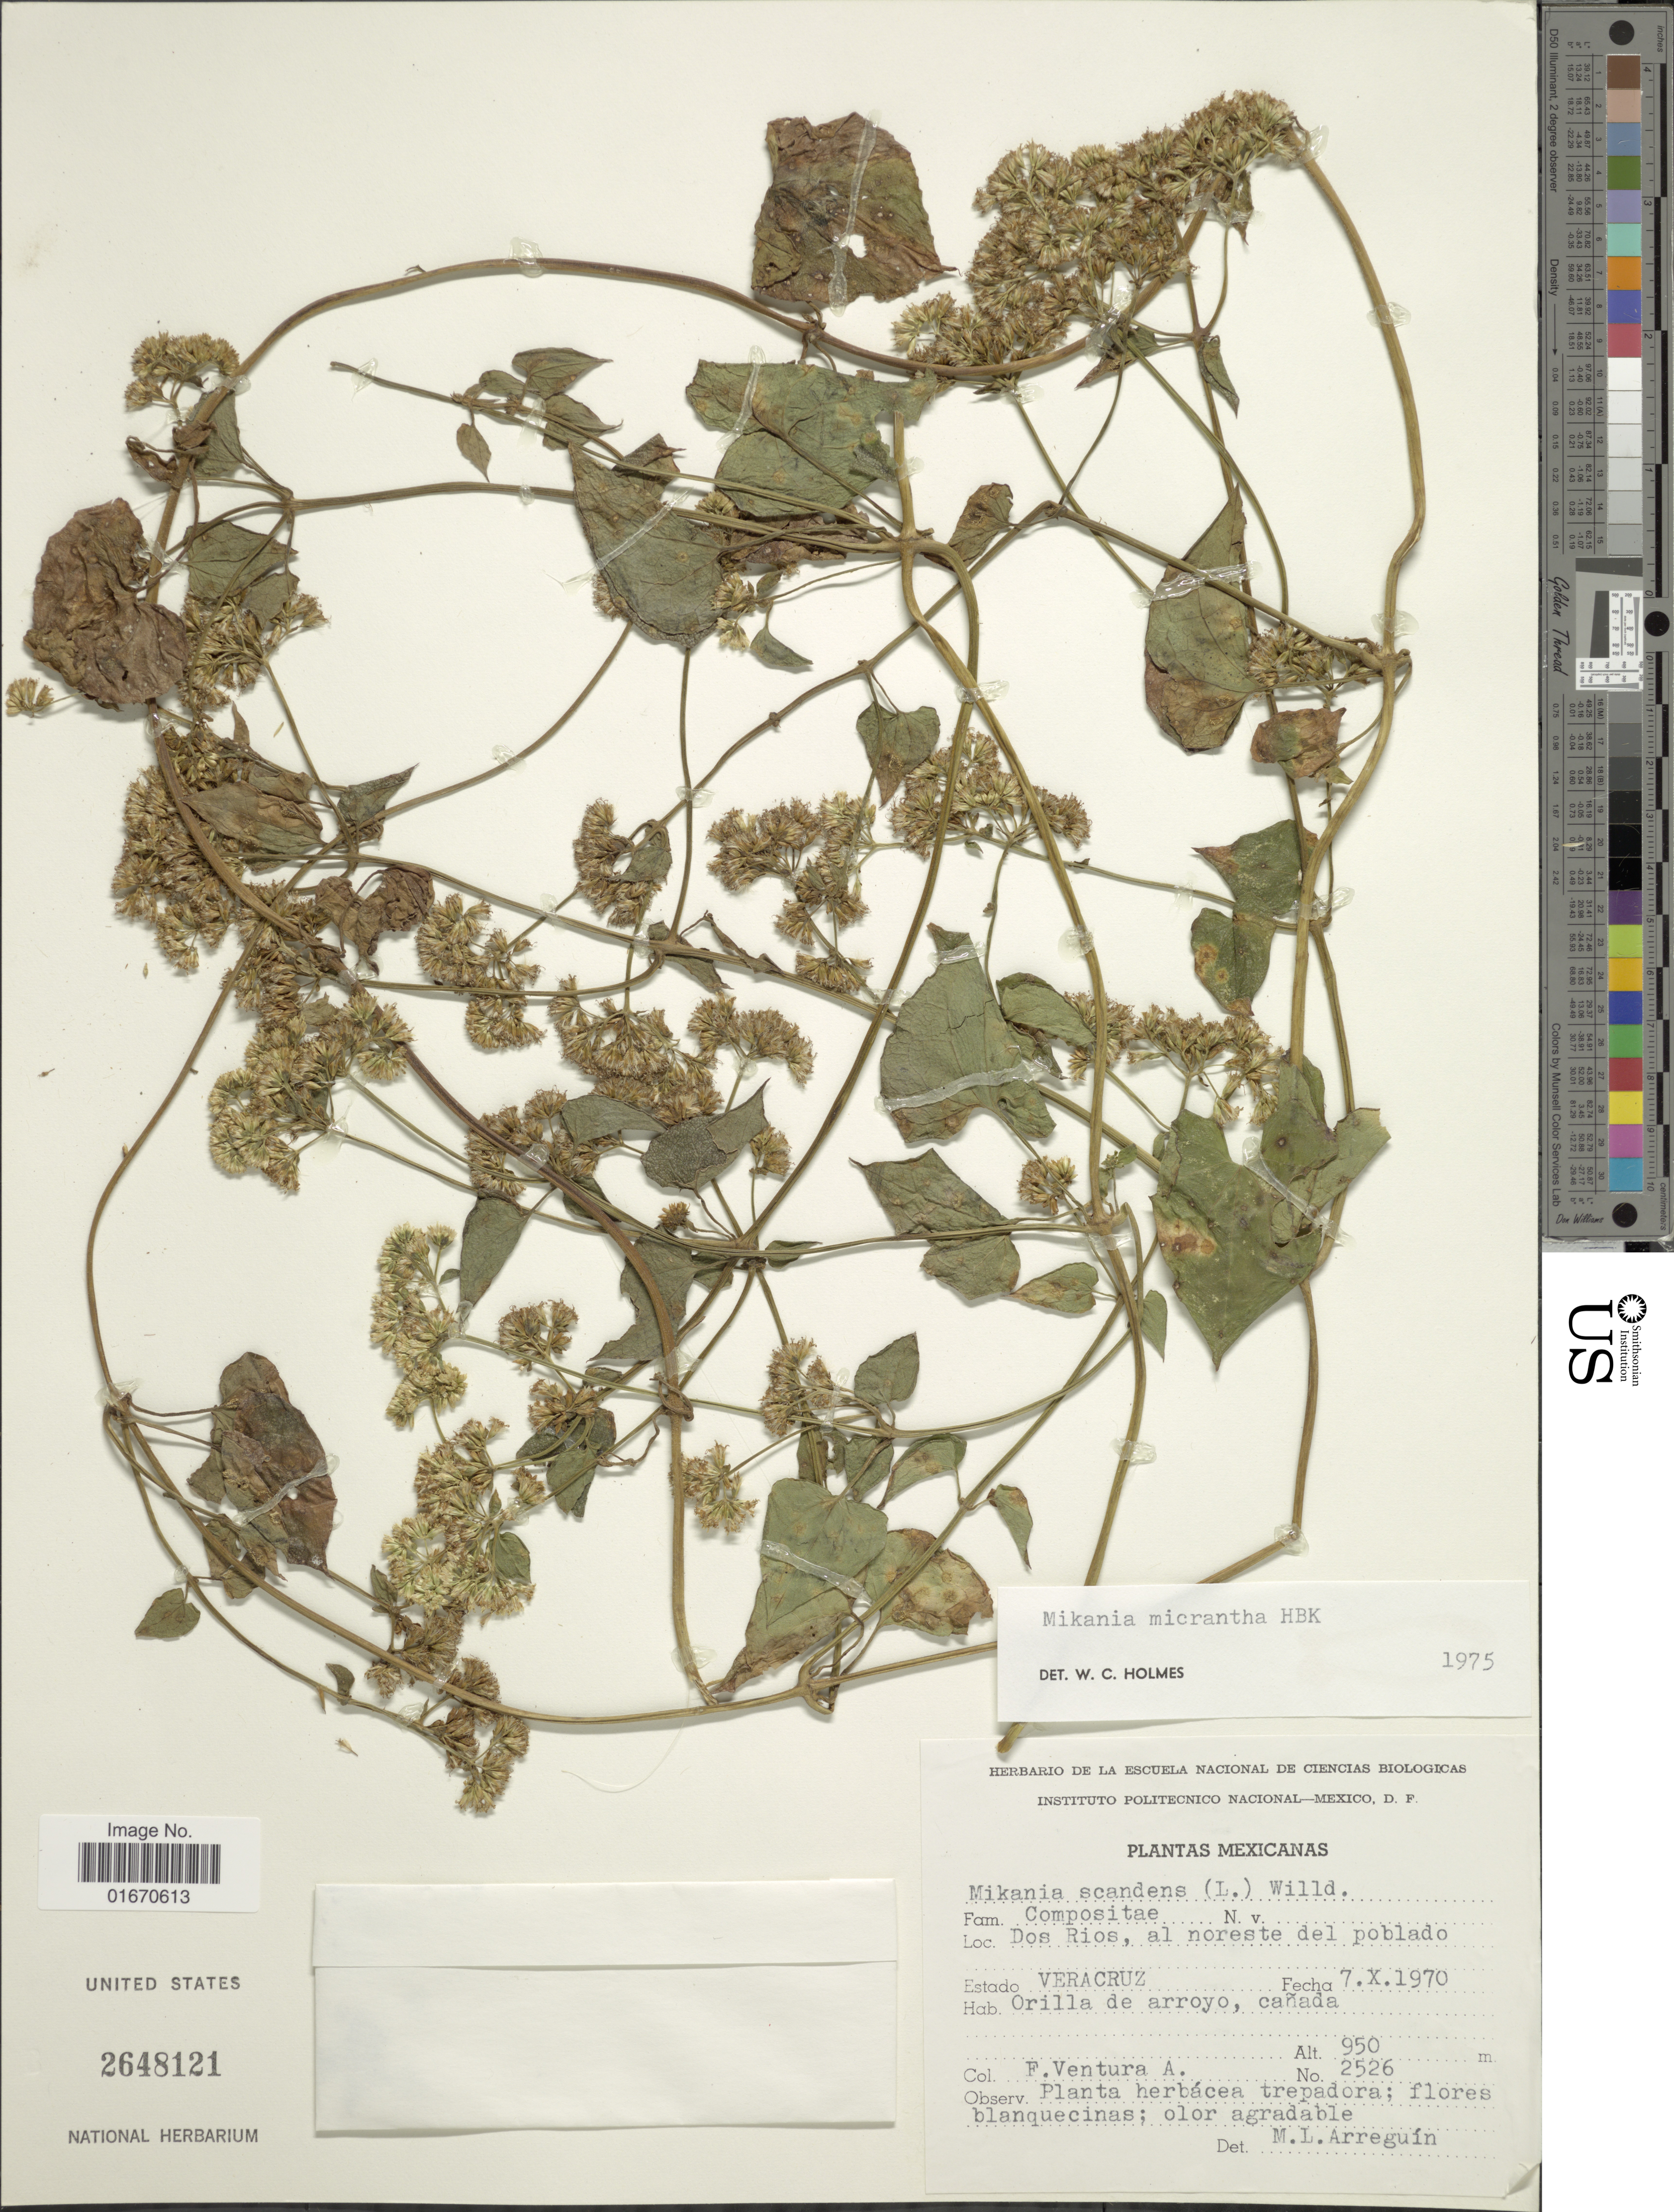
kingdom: Plantae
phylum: Tracheophyta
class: Magnoliopsida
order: Asterales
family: Asteraceae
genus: Mikania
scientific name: Mikania micrantha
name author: Kunth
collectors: F. Ventura A.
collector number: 2526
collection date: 1970-10-07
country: Mexico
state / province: Veracruz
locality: Dos Rios, al noreste del poblado, Estado Veracruz, Orilla de arroyo, canada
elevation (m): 950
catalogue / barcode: US 2648121